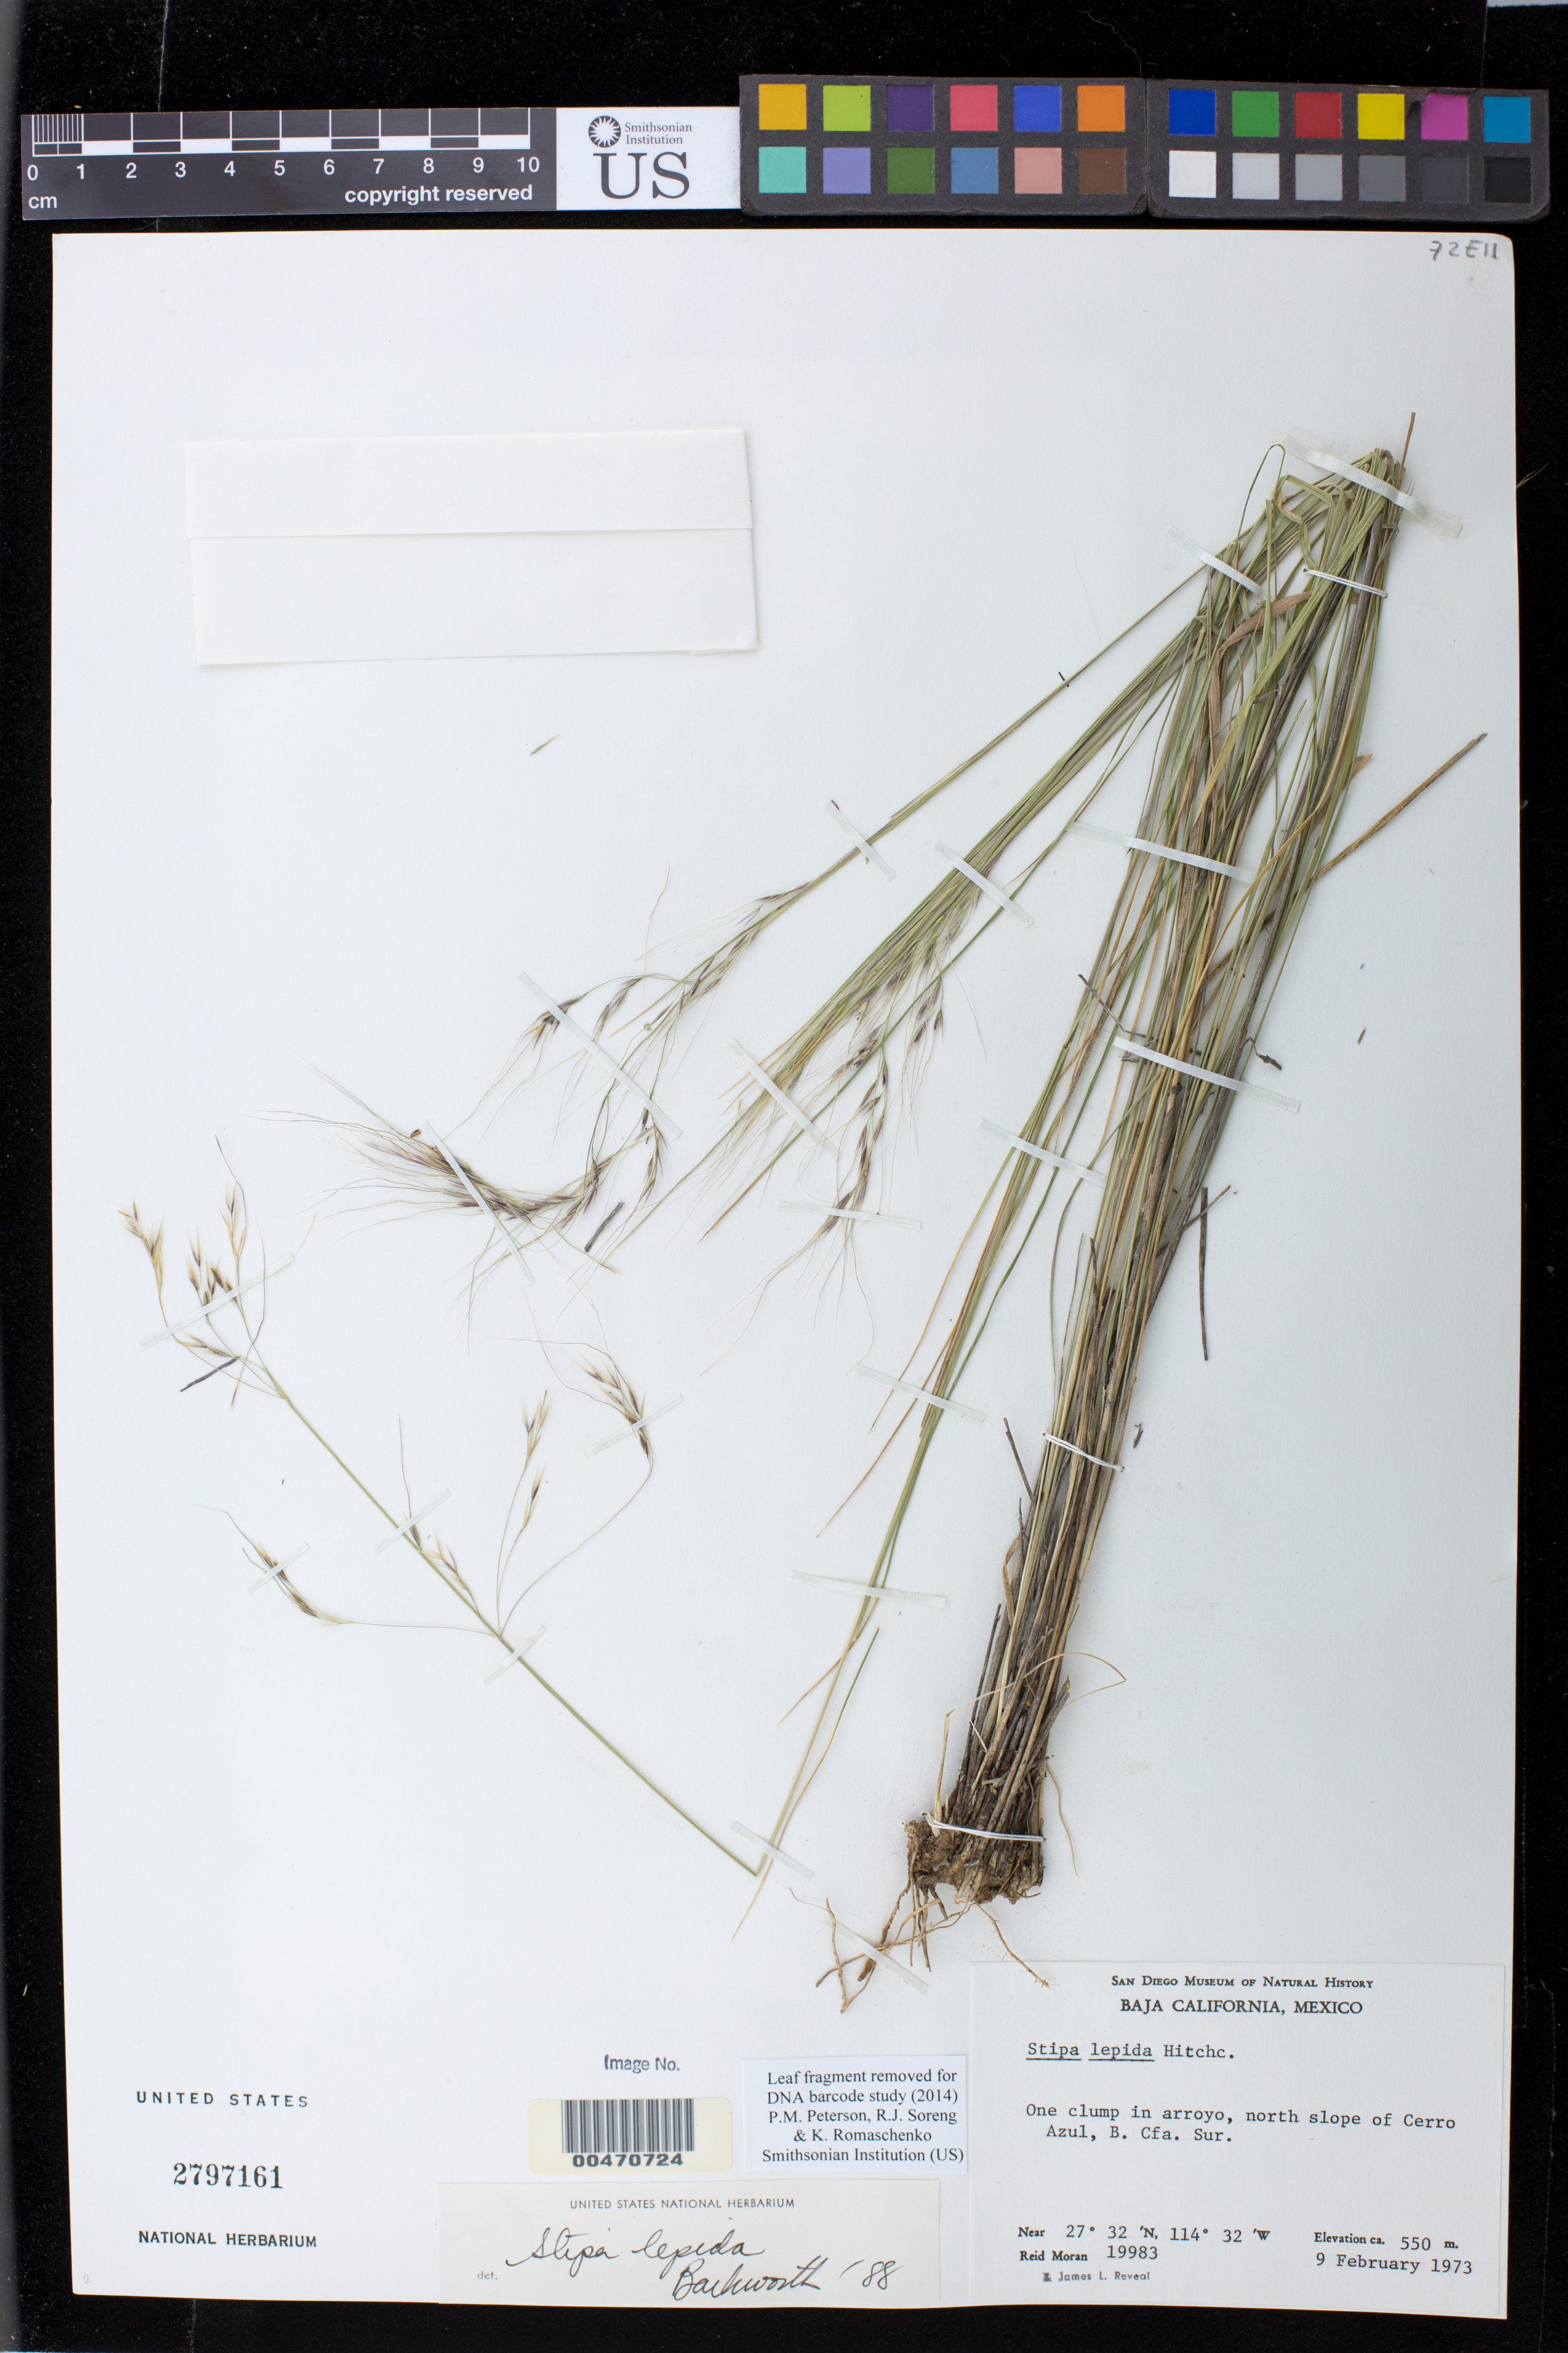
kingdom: Plantae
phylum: Tracheophyta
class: Liliopsida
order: Poales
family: Poaceae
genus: Stipa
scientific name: Stipa lepida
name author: Hitchc.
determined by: Barkworth, M. E.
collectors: R. V. Moran & J. L. Reveal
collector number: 19983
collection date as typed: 9 Feb 1973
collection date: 1973-02-09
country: Mexico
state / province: Baja California Sur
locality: N slope of Cerro Azul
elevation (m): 550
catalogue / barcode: US 2797161